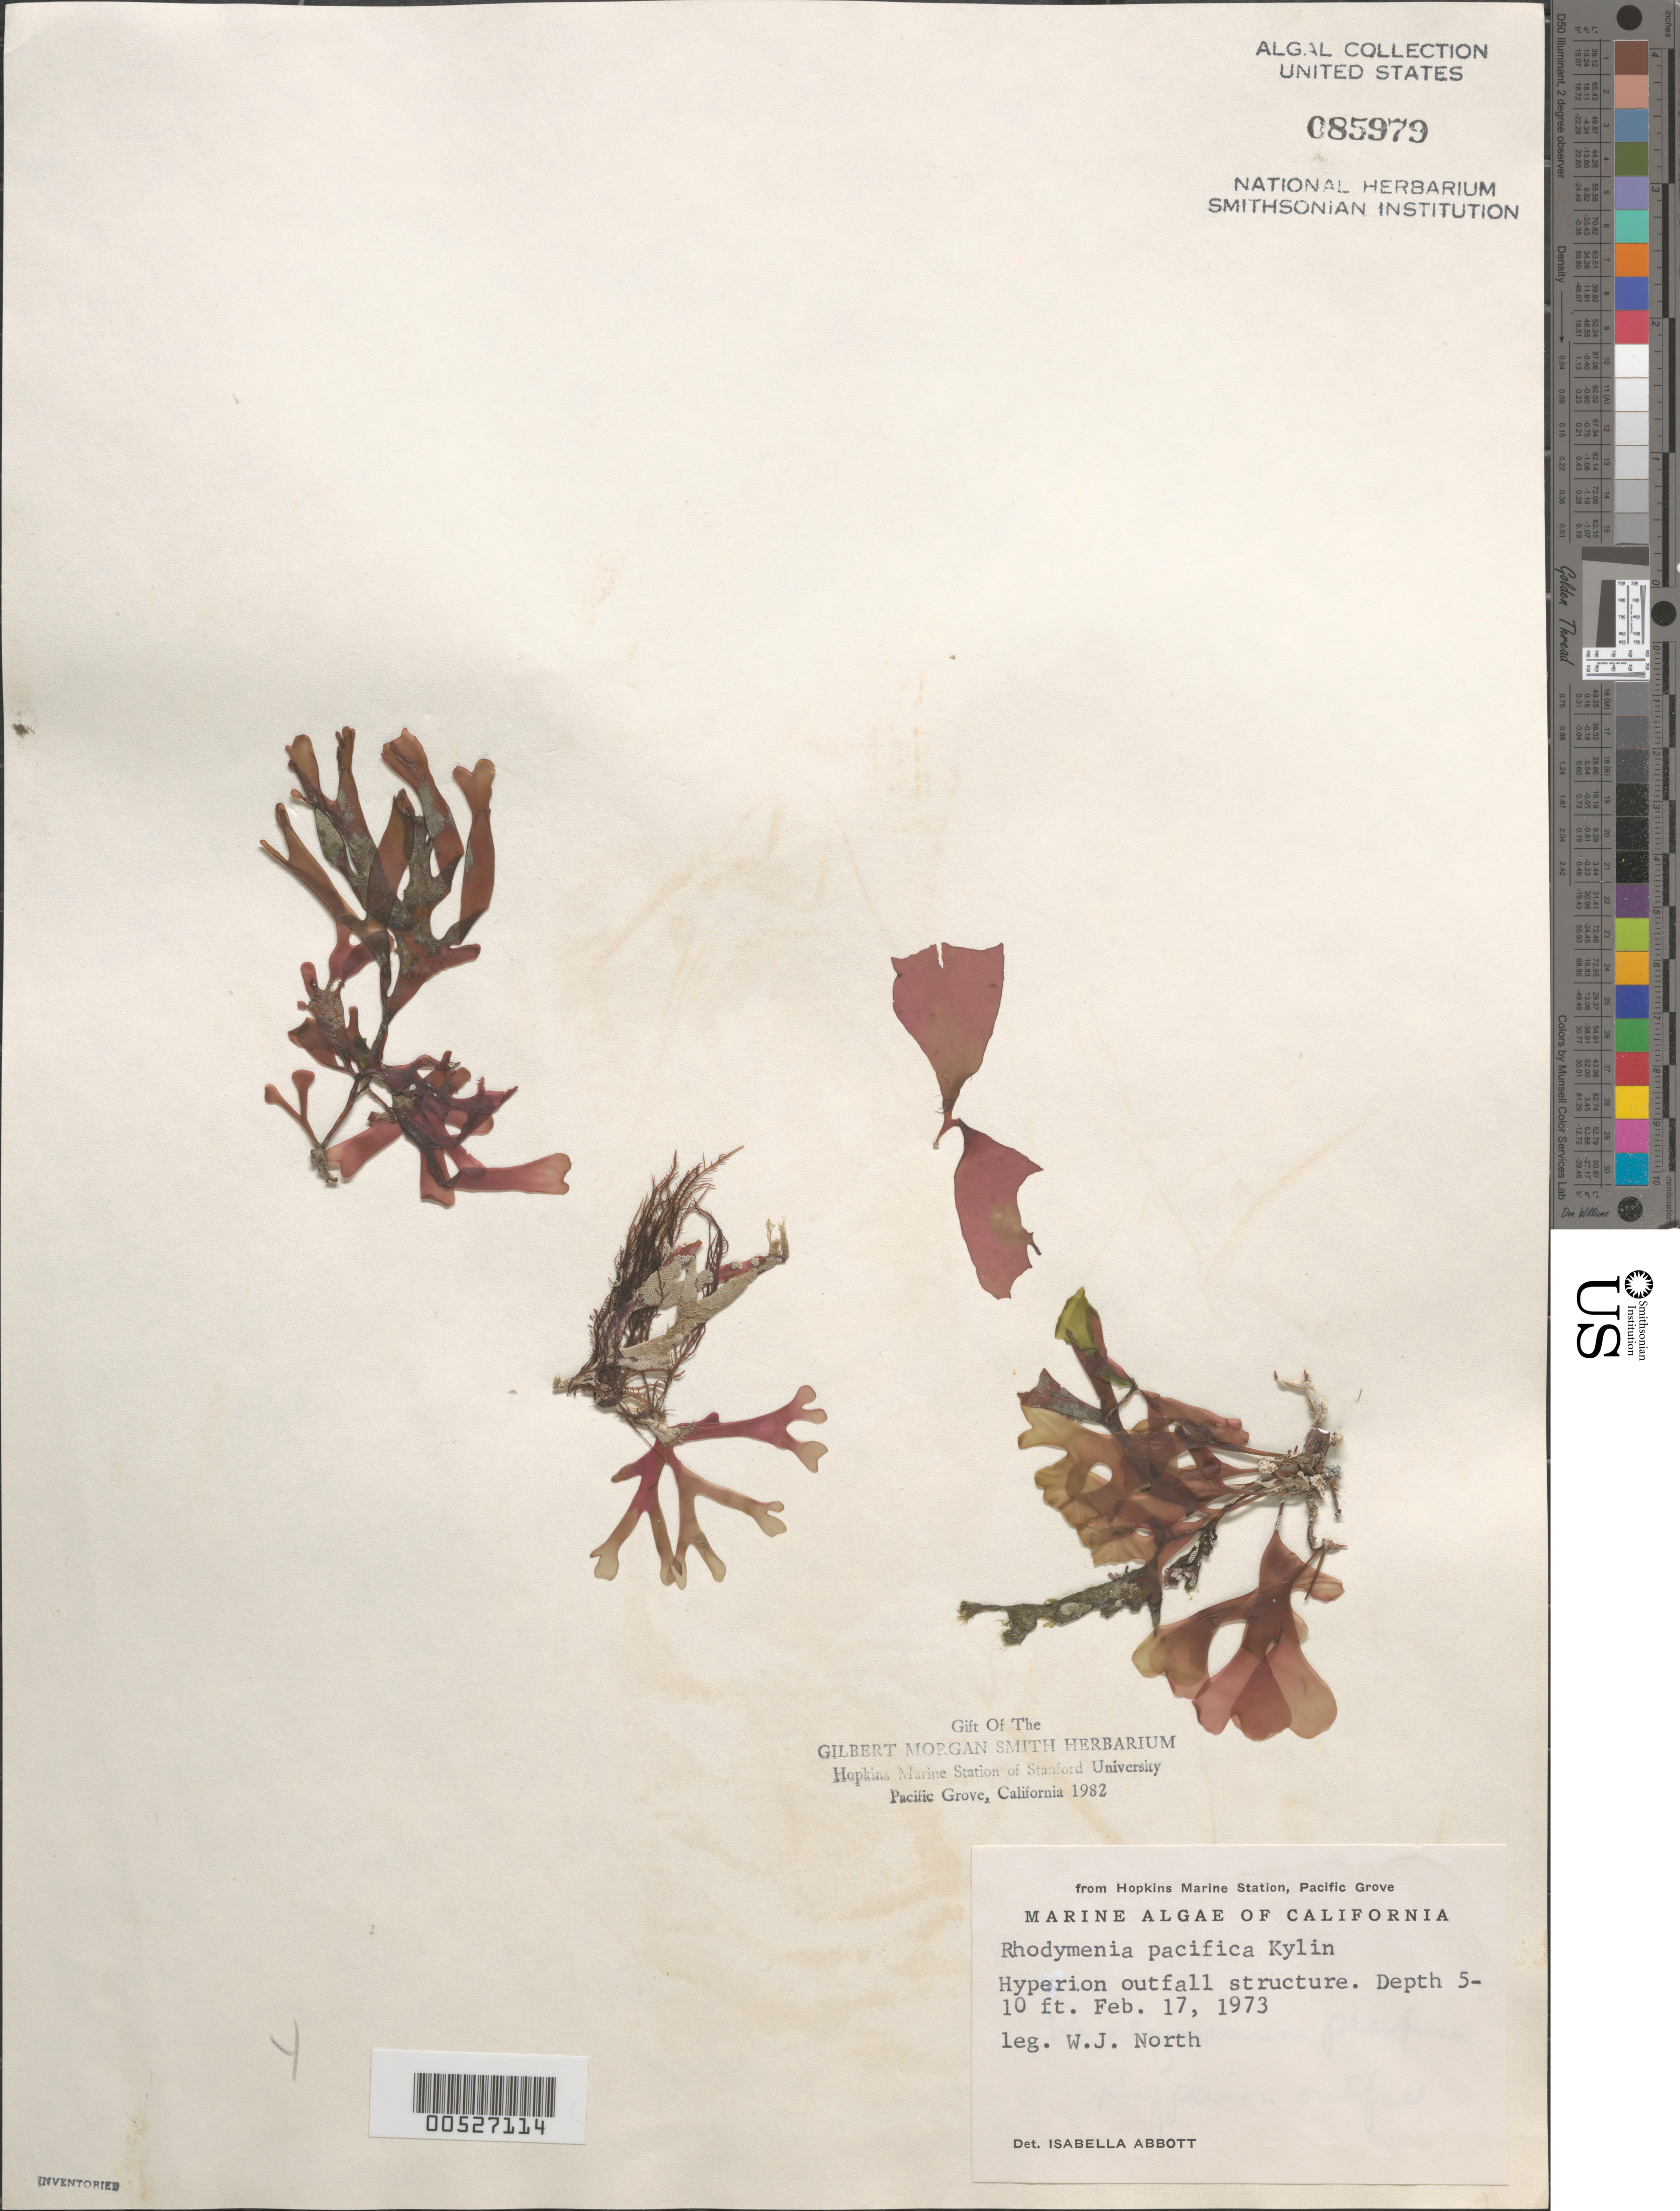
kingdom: Plantae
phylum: Rhodophyta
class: Florideophyceae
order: Rhodymeniales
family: Rhodymeniaceae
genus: Rhodymenia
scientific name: Rhodymenia pacifica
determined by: Abbott, Isabella A.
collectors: W. North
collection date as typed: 17 Feb 1973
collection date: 1973-02-17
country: United States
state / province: California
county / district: Los Angeles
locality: Hyperion Outfall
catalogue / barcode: US 85979